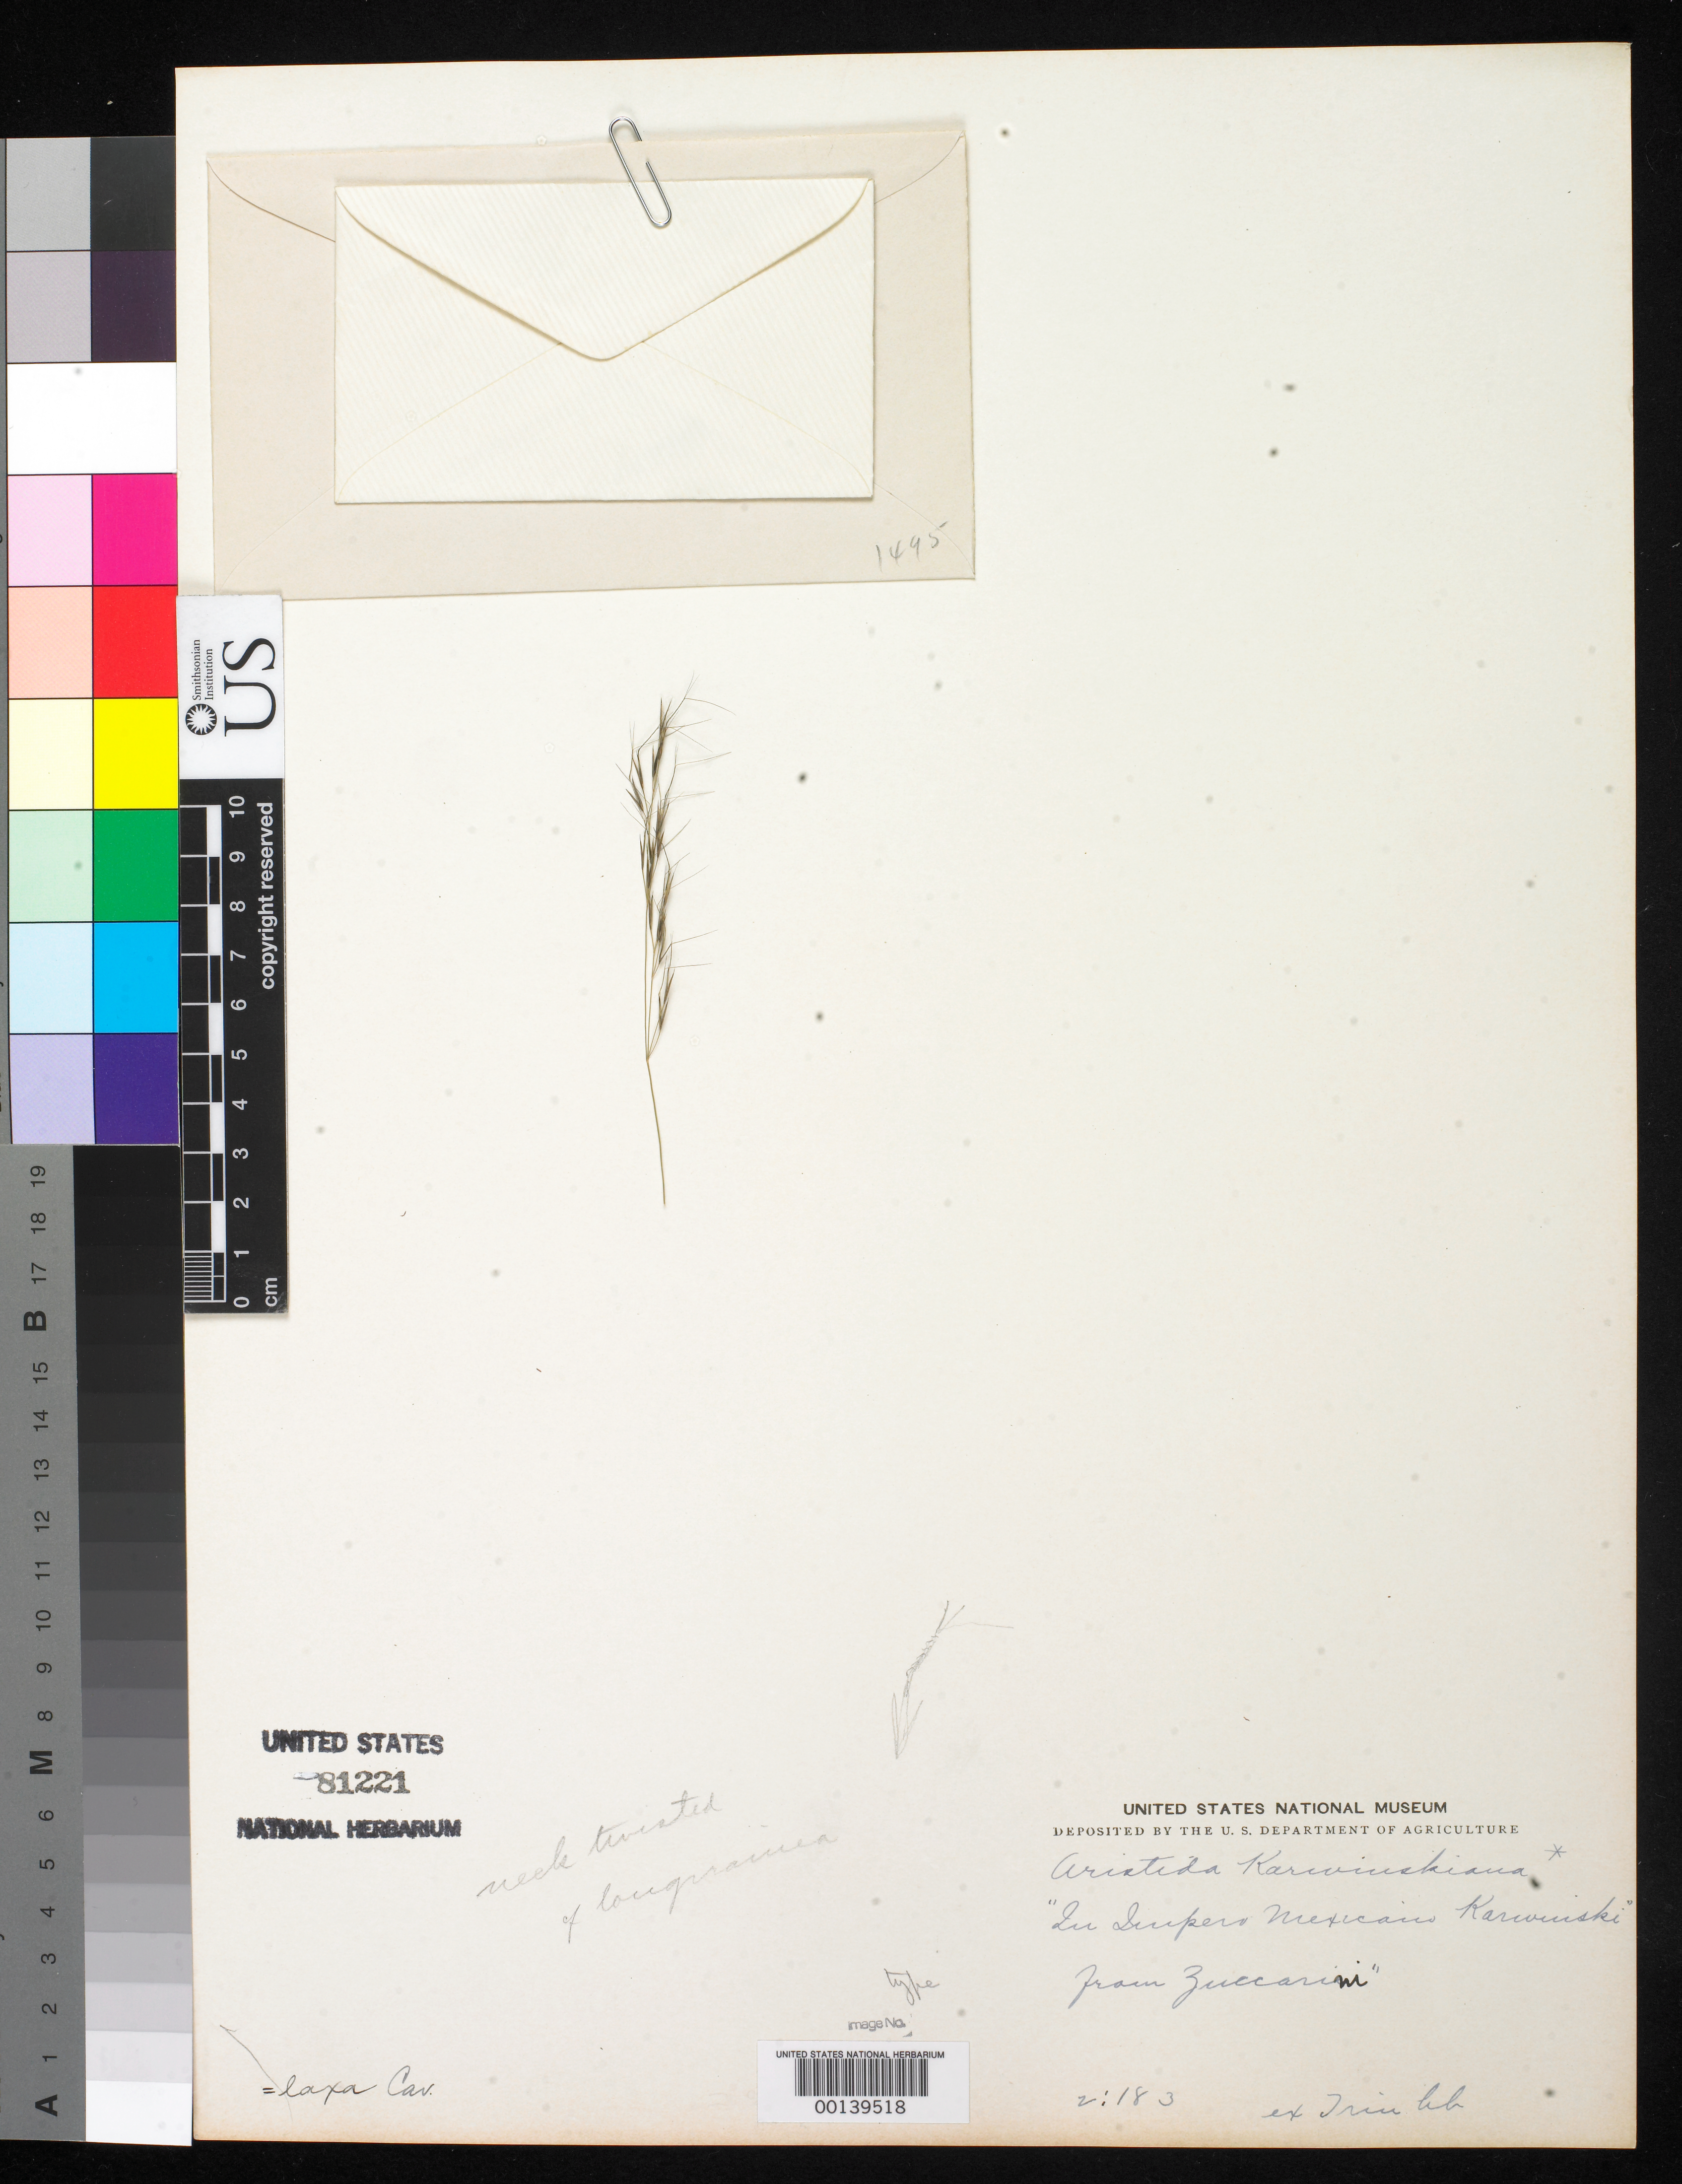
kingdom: Plantae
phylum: Tracheophyta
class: Liliopsida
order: Poales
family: Poaceae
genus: Aristida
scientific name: Aristida karwinskiana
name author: Trin. & Rupr.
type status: Type Fragment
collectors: W. F. Karwinski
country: Mexico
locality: Zuccarini.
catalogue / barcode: US 81221